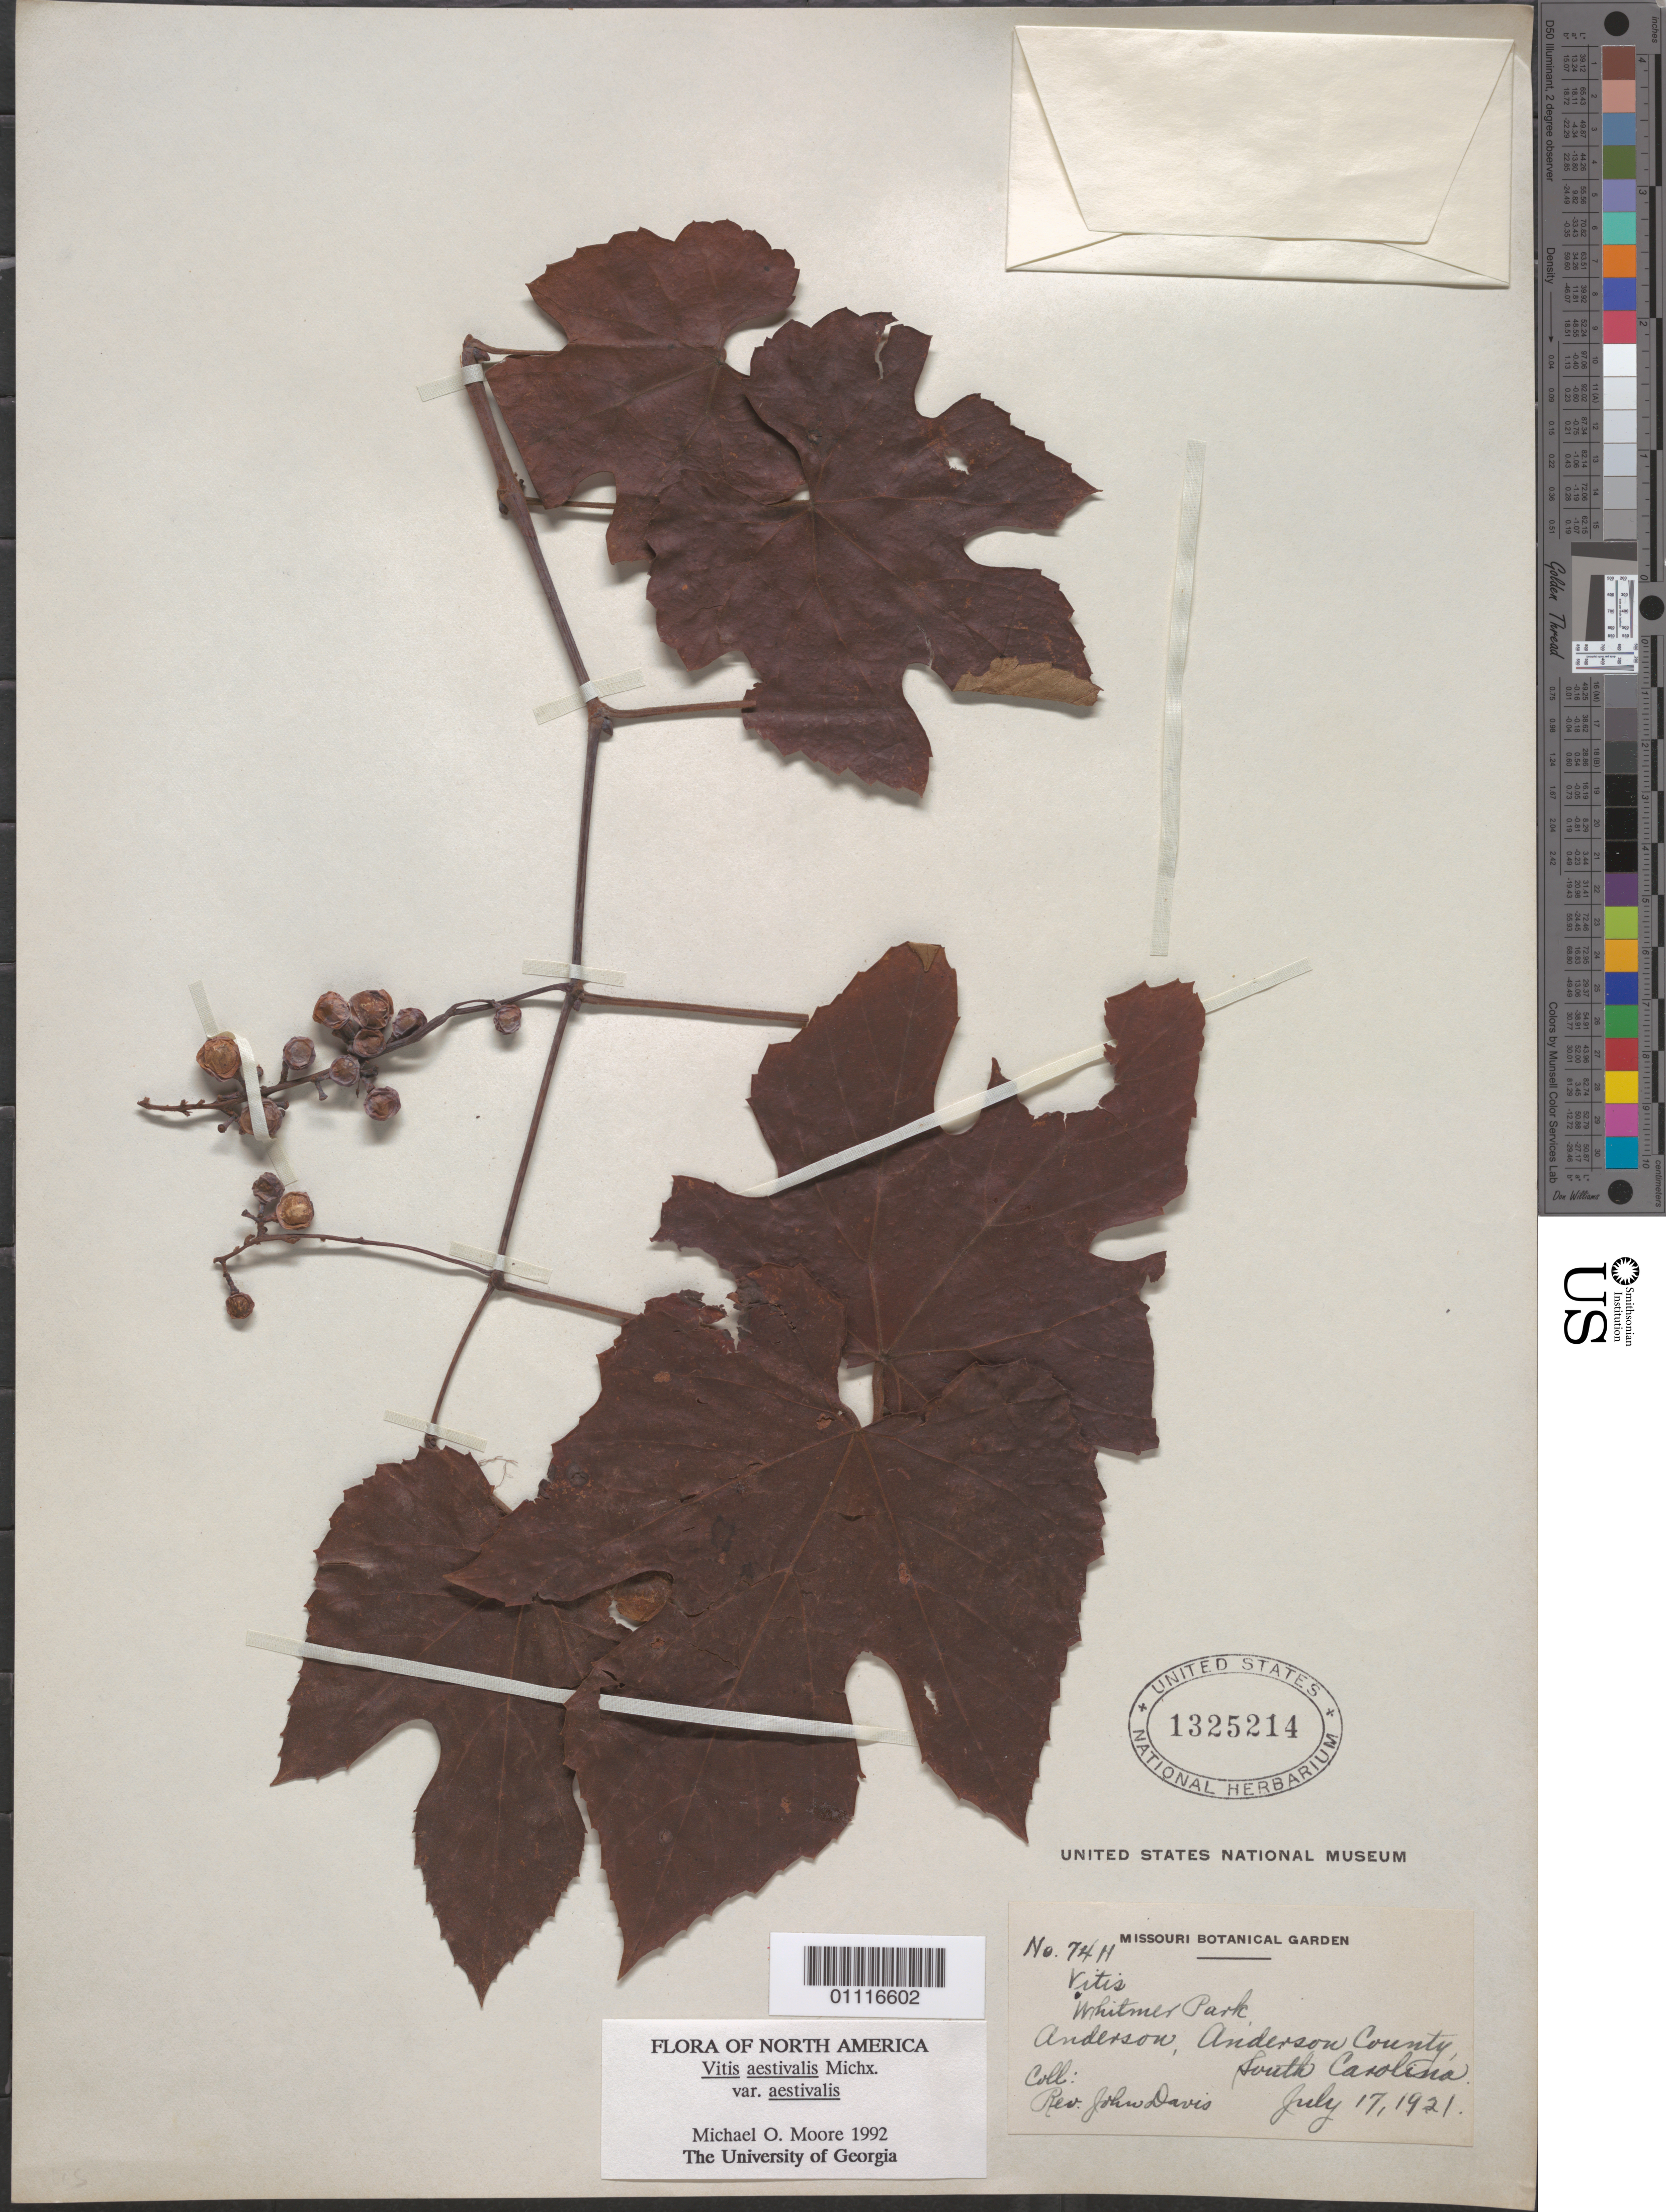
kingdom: Plantae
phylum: Tracheophyta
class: Magnoliopsida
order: Vitales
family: Vitaceae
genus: Vitis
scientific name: Vitis aestivalis var. aestivalis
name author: Michx.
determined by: Moore, M. O.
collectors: J. Davis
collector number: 7411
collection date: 1921-07-17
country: United States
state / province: South Carolina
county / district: Anderson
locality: Whitmer Park, Anderson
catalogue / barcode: US 1325214